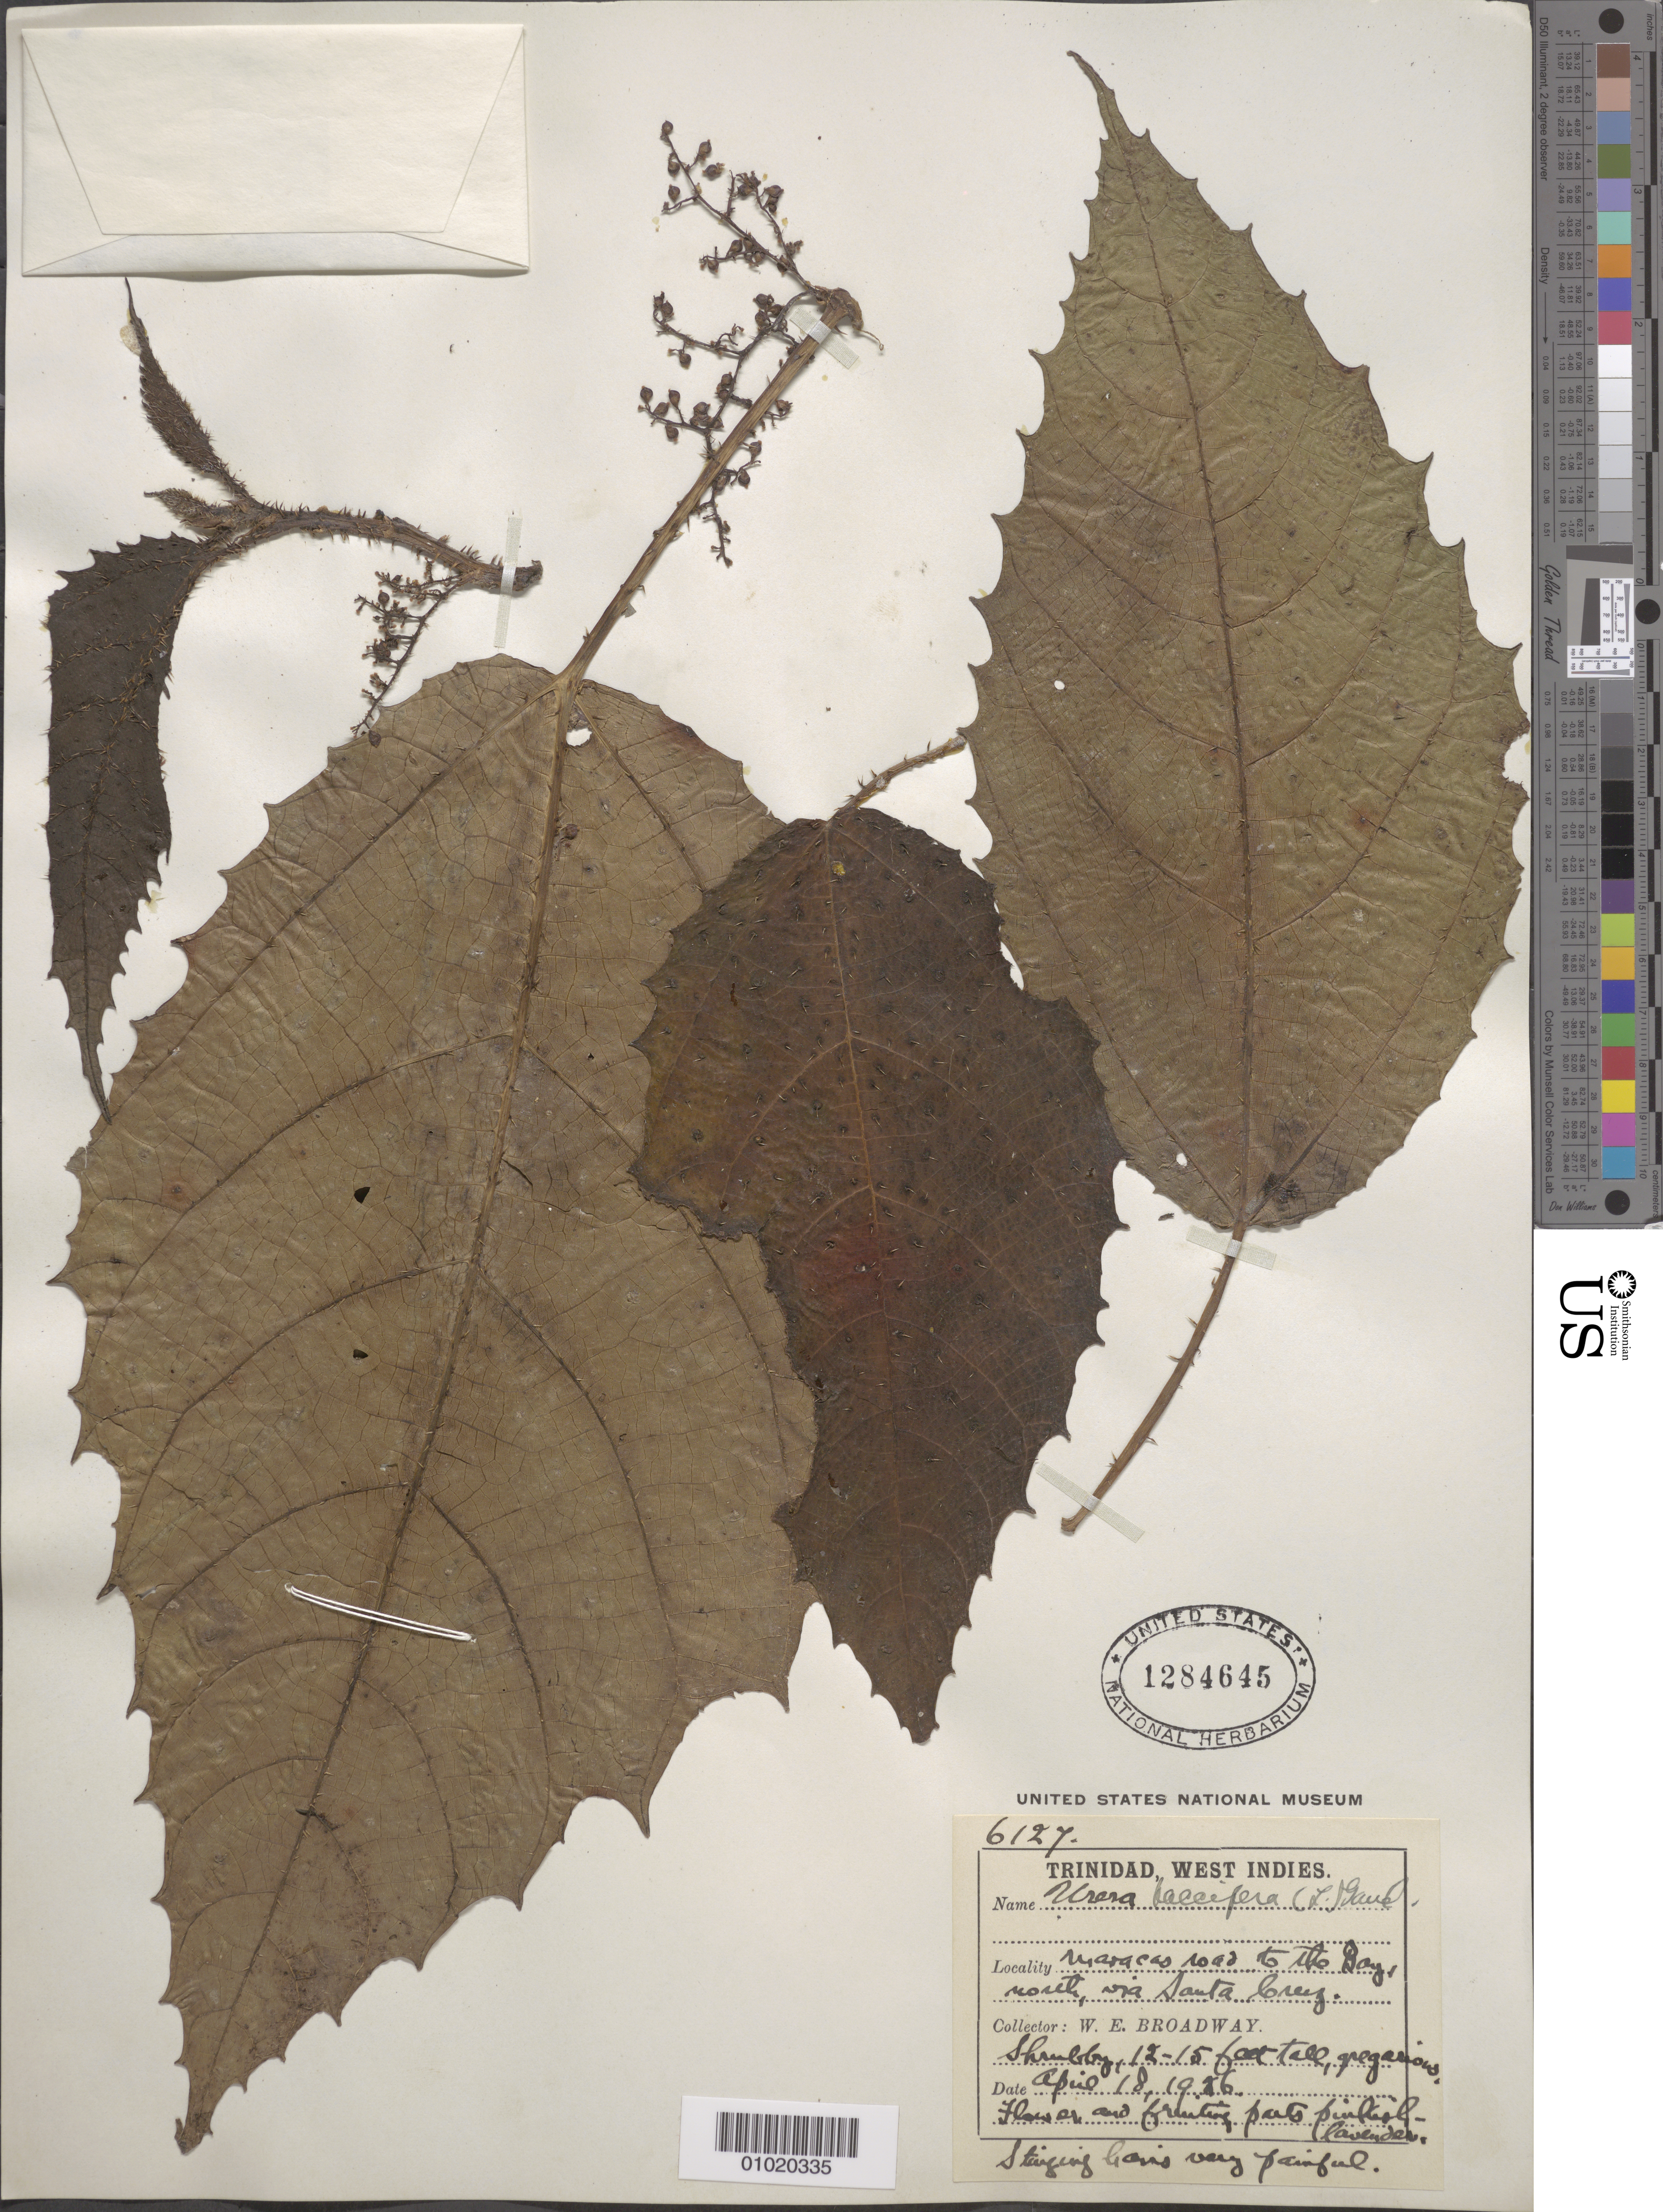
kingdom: Plantae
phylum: Tracheophyta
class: Magnoliopsida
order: Rosales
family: Urticaceae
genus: Urera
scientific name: Urera baccifera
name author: (L.) Gaudich. ex Wedd.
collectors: W. E. Broadway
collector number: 6127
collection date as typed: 18 Apr 1926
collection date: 1926-04-18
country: Trinidad and Tobago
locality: Maracas road to the bay north via Santa Cruz.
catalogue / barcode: US 1284645